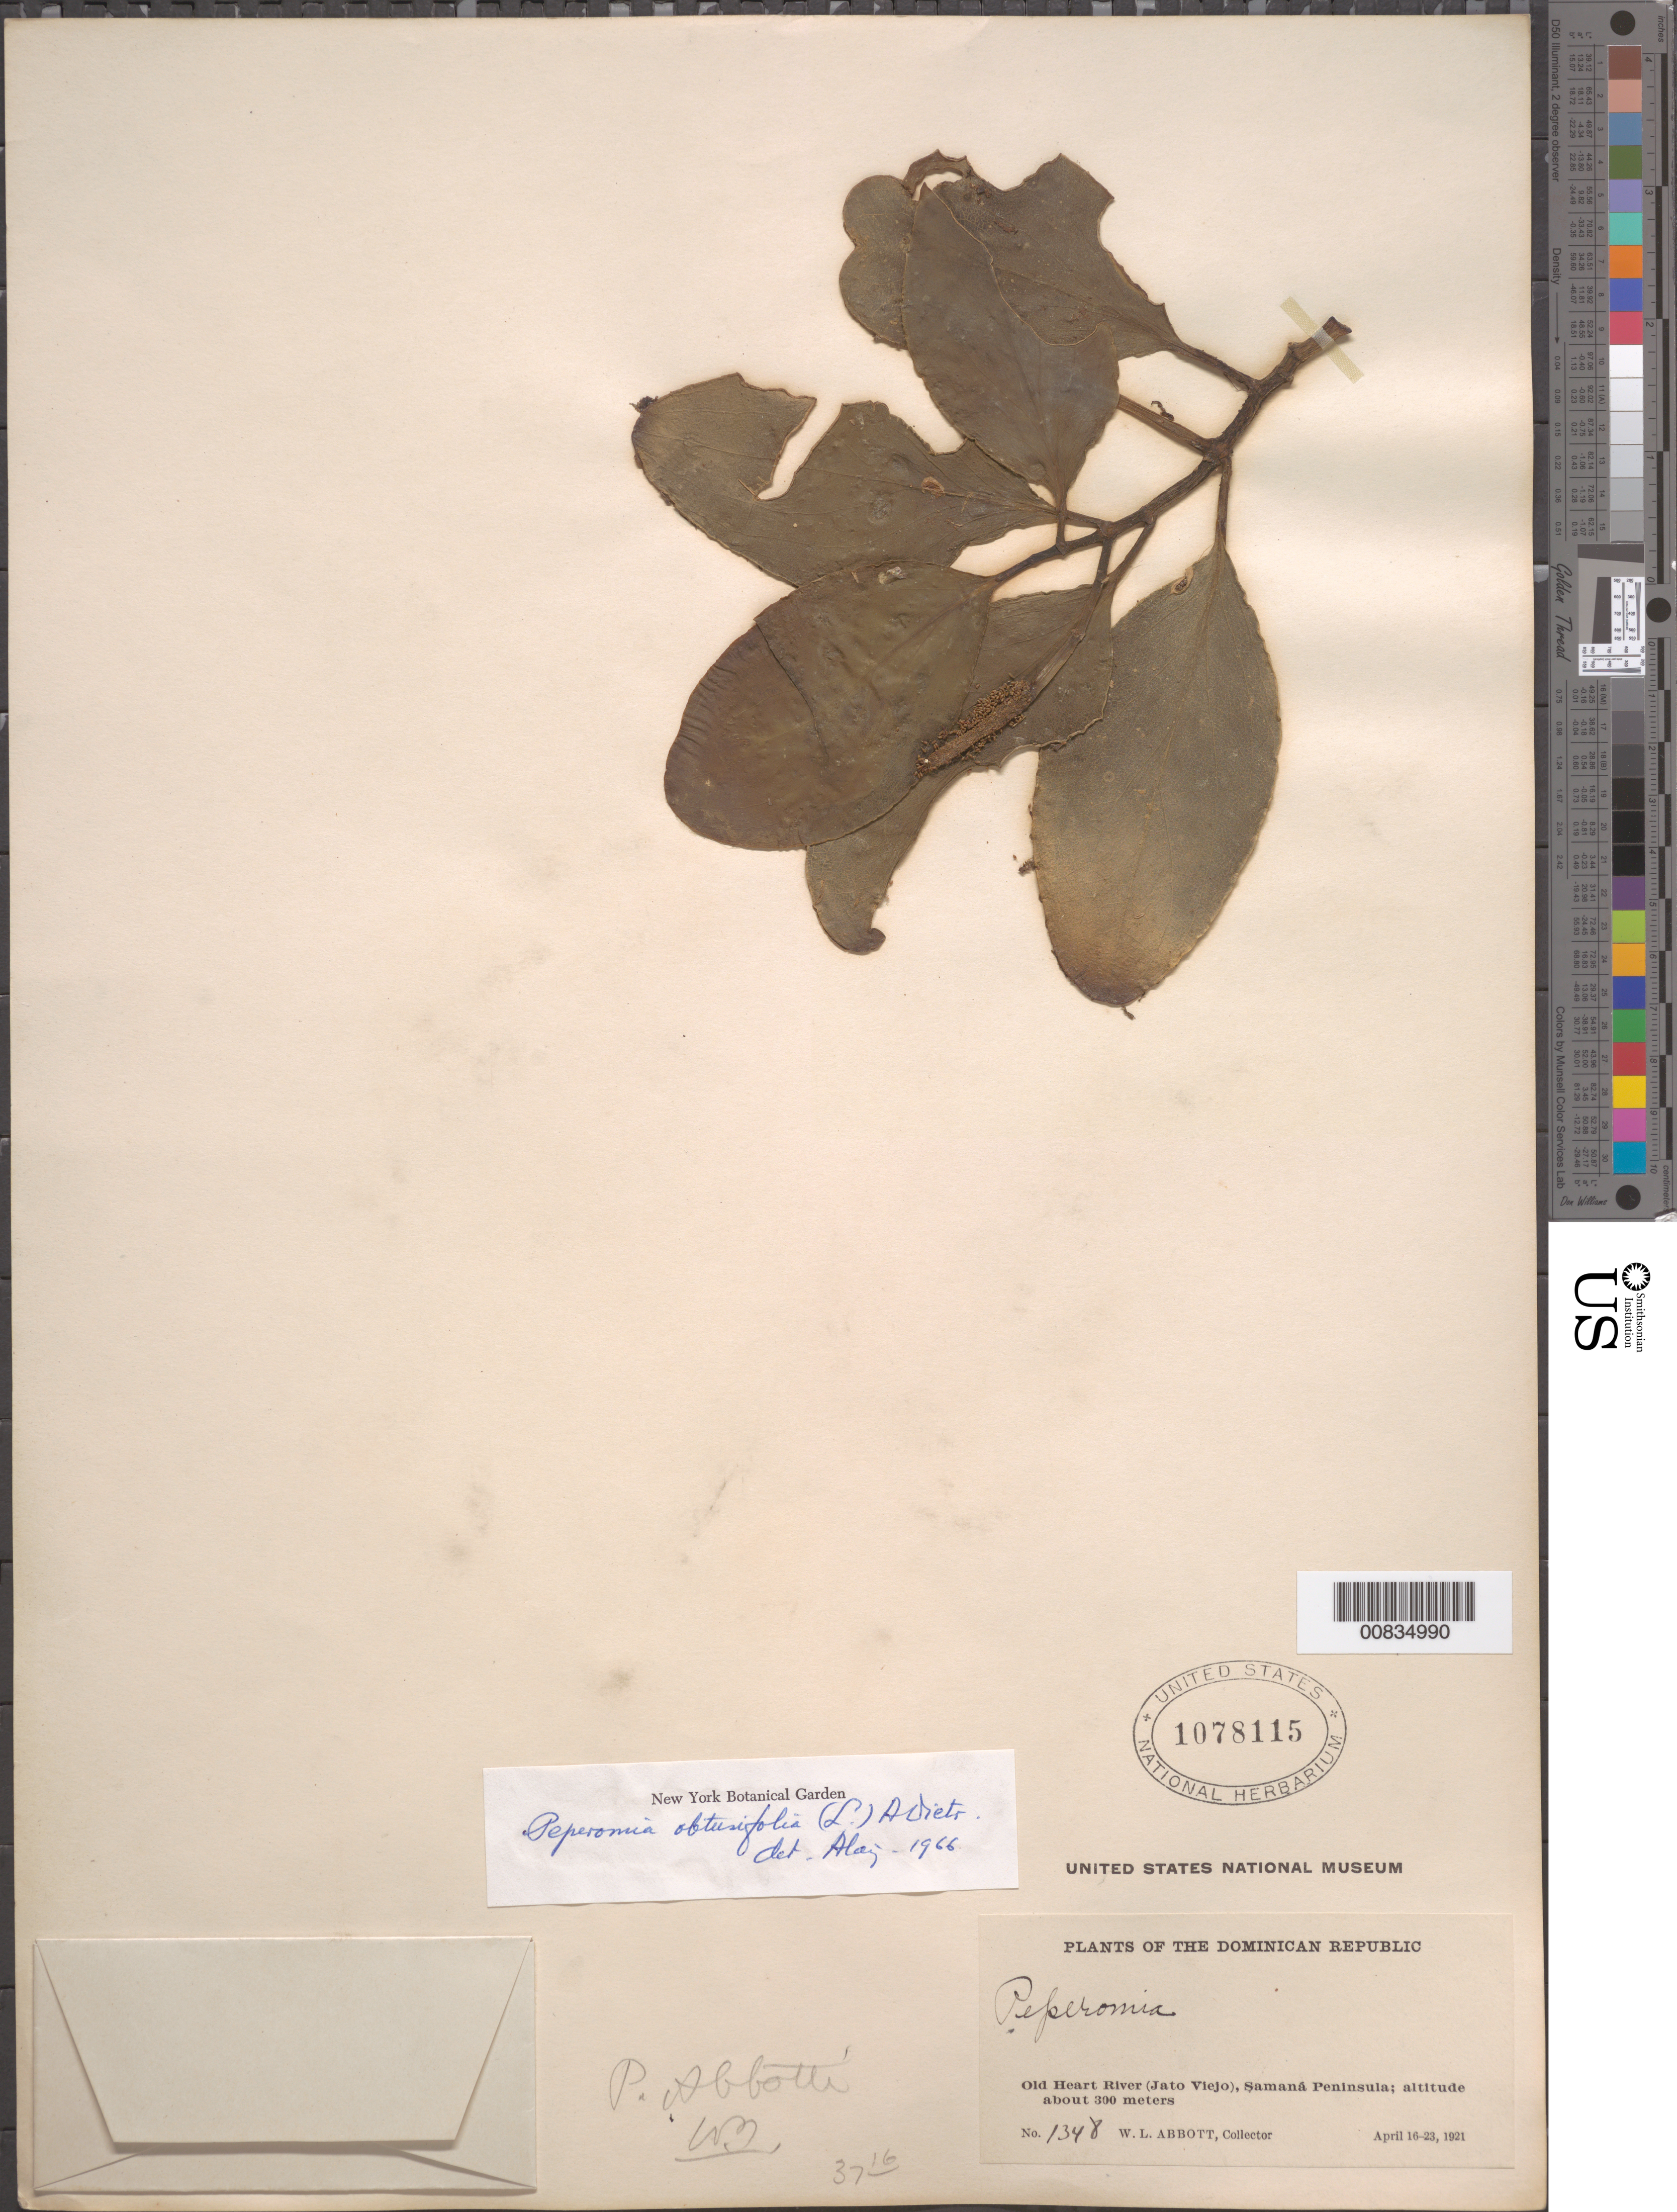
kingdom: Plantae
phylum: Tracheophyta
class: Magnoliopsida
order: Piperales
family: Piperaceae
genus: Peperomia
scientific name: Peperomia obtusifolia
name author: (L.) A. Dietr.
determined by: Liogier, Alain H.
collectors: W. L. Abbott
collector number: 1348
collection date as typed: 16 Apr 1921 to 23 Apr 1921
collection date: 1921-04-16/1921-04-23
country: Dominican Republic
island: Hispaniola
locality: Old Heart River (Jato Viejo), Samaná Península.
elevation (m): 300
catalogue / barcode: US 1078115